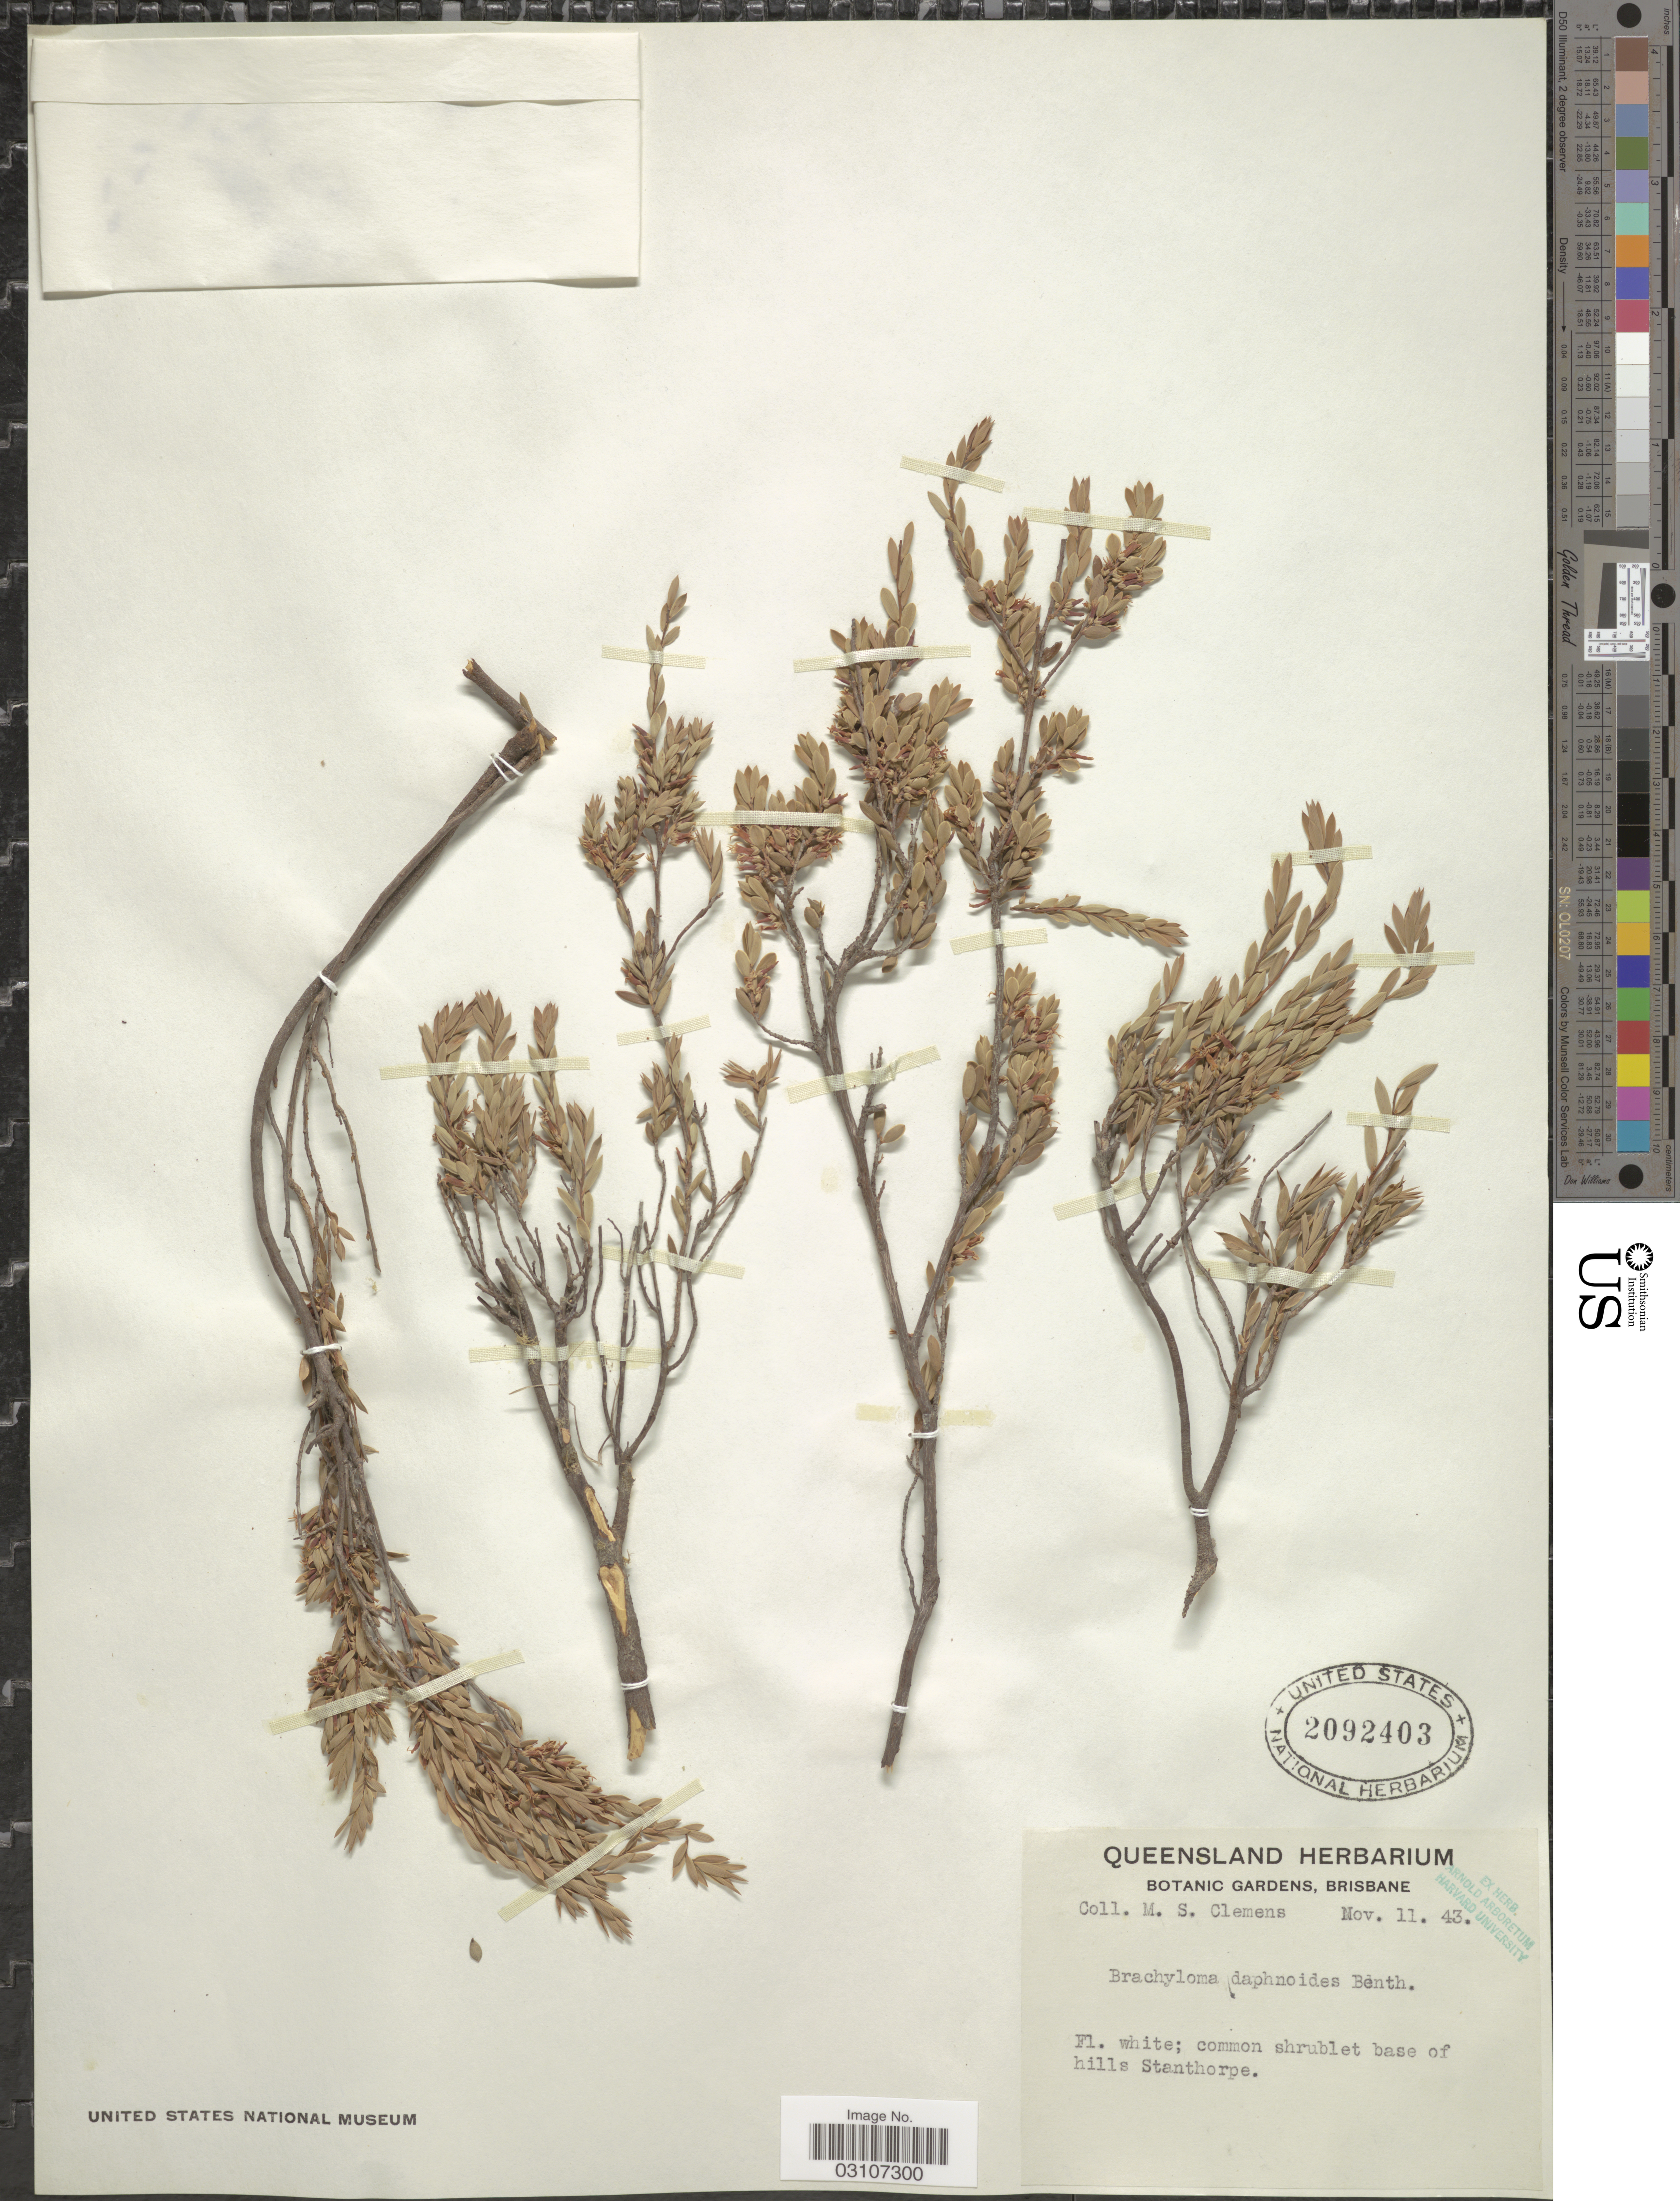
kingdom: Plantae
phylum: Tracheophyta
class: Magnoliopsida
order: Ericales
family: Ericaceae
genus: Brachyloma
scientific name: Brachyloma daphnoides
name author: (Sm.) Benth.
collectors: M. S. Clemens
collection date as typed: Transcribed d/m/y: 11/11/43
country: Australia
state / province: Queensland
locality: Base of hills Stanthorpe.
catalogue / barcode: US 2092403